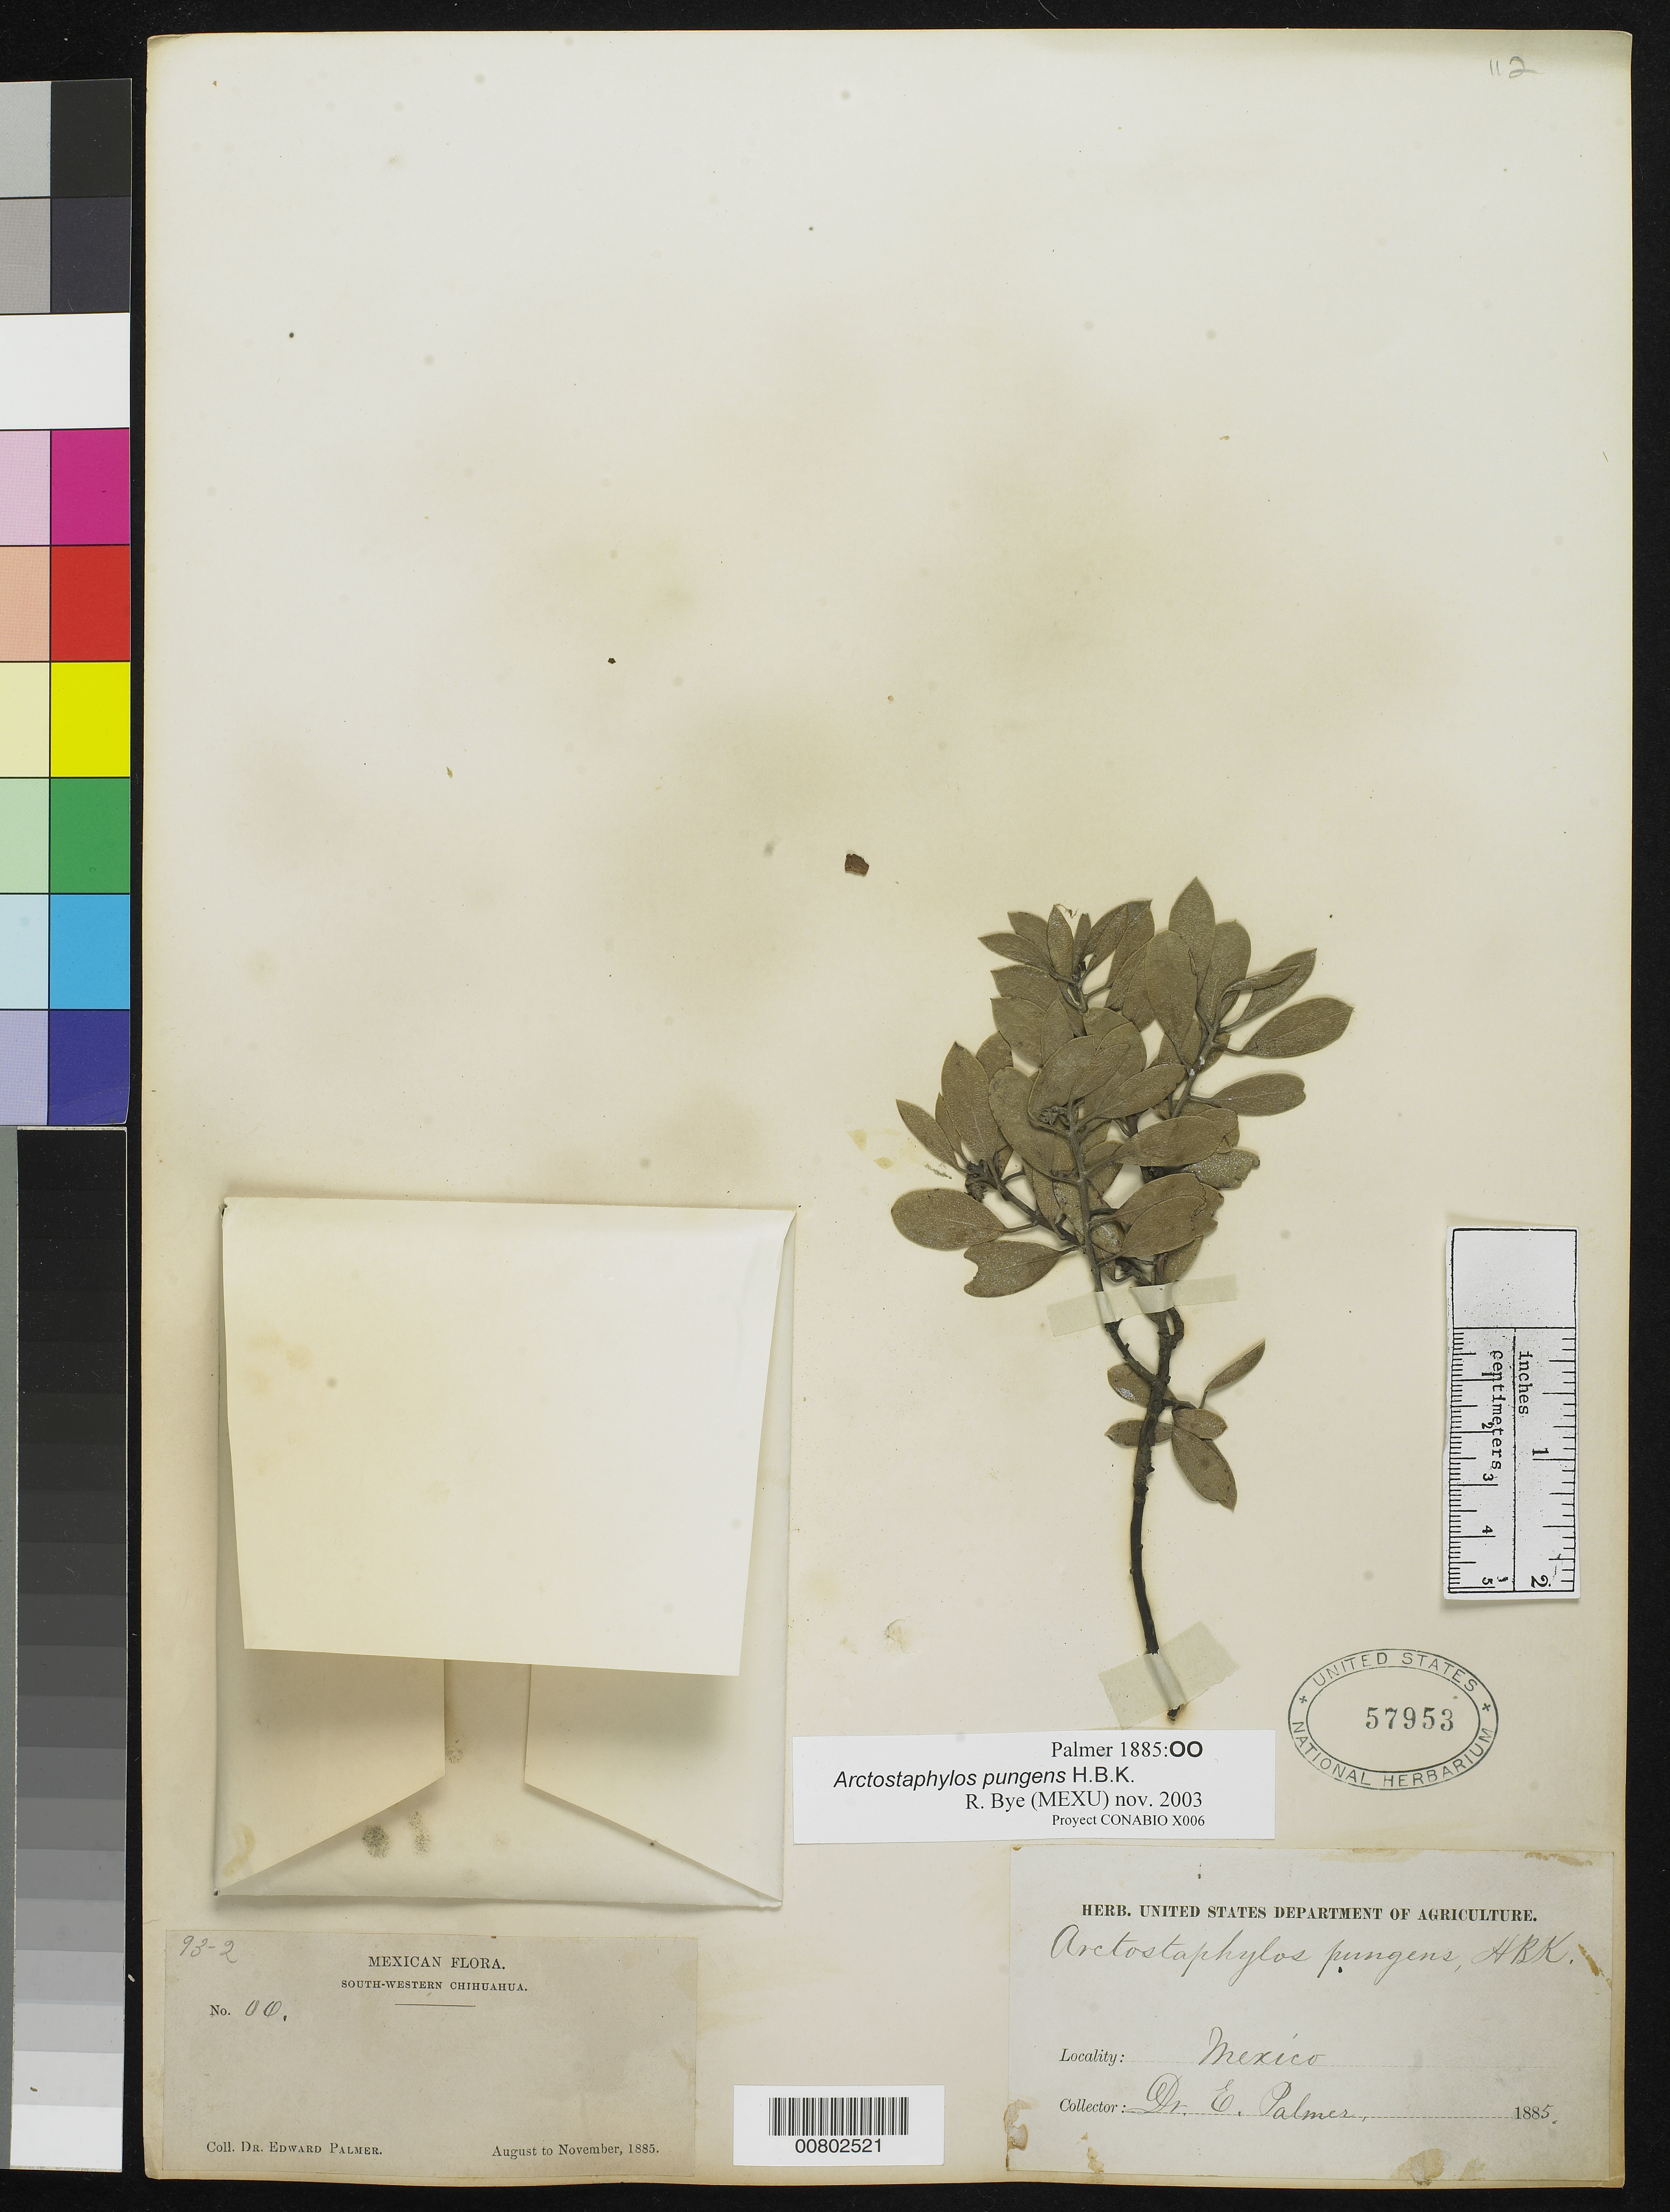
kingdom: Plantae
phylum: Tracheophyta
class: Magnoliopsida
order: Ericales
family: Ericaceae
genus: Arctostaphylos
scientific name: Arctostaphylos pungens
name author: Kunth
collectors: E. Palmer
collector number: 93-2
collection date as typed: Aug 1885 to -- Nov 1885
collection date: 1885-08/1885-11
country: Mexico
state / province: Chihuahua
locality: OO SW Chihuahua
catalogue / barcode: US 57953